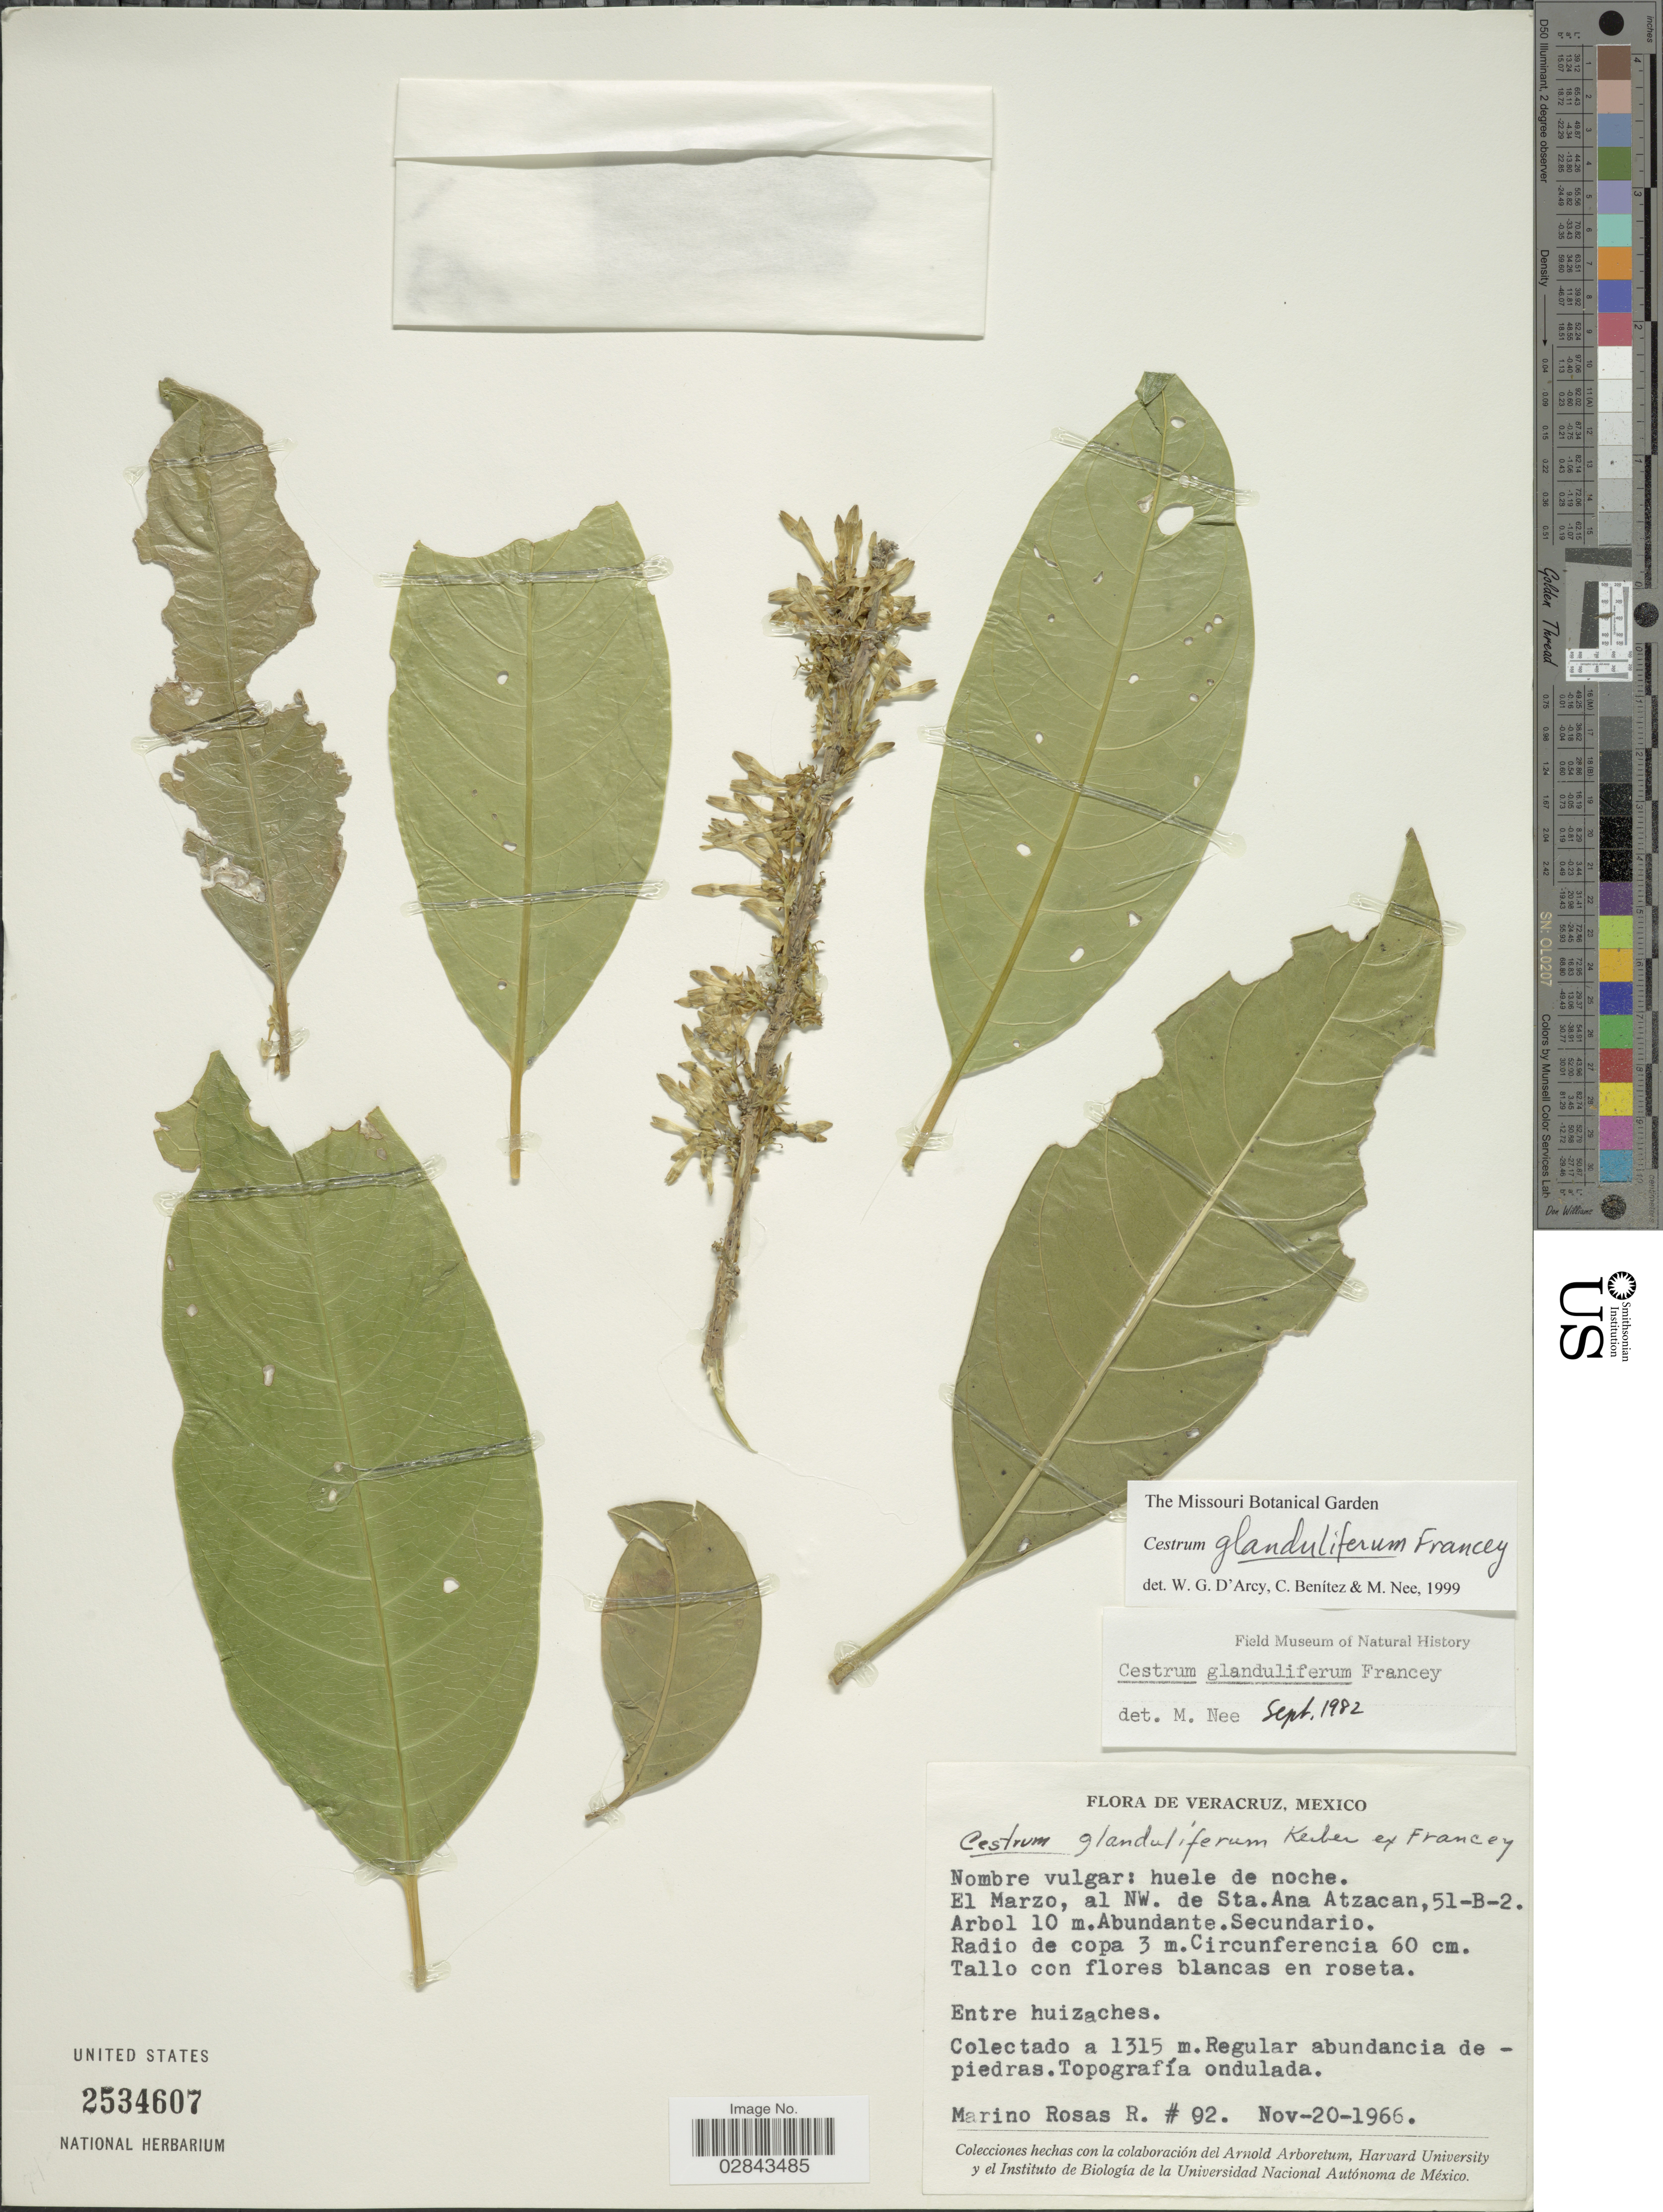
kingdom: Plantae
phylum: Tracheophyta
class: Magnoliopsida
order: Solanales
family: Solanaceae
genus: Cestrum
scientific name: Cestrum glanduliferum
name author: Kerber ex Francey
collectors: M. Rosas R.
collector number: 92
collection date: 1966-11-20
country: Mexico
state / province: Veracruz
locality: Veracruz, El Marzo, al NW. de Sta. Ana Atzacan, 51-B-2.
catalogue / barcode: US 2534607